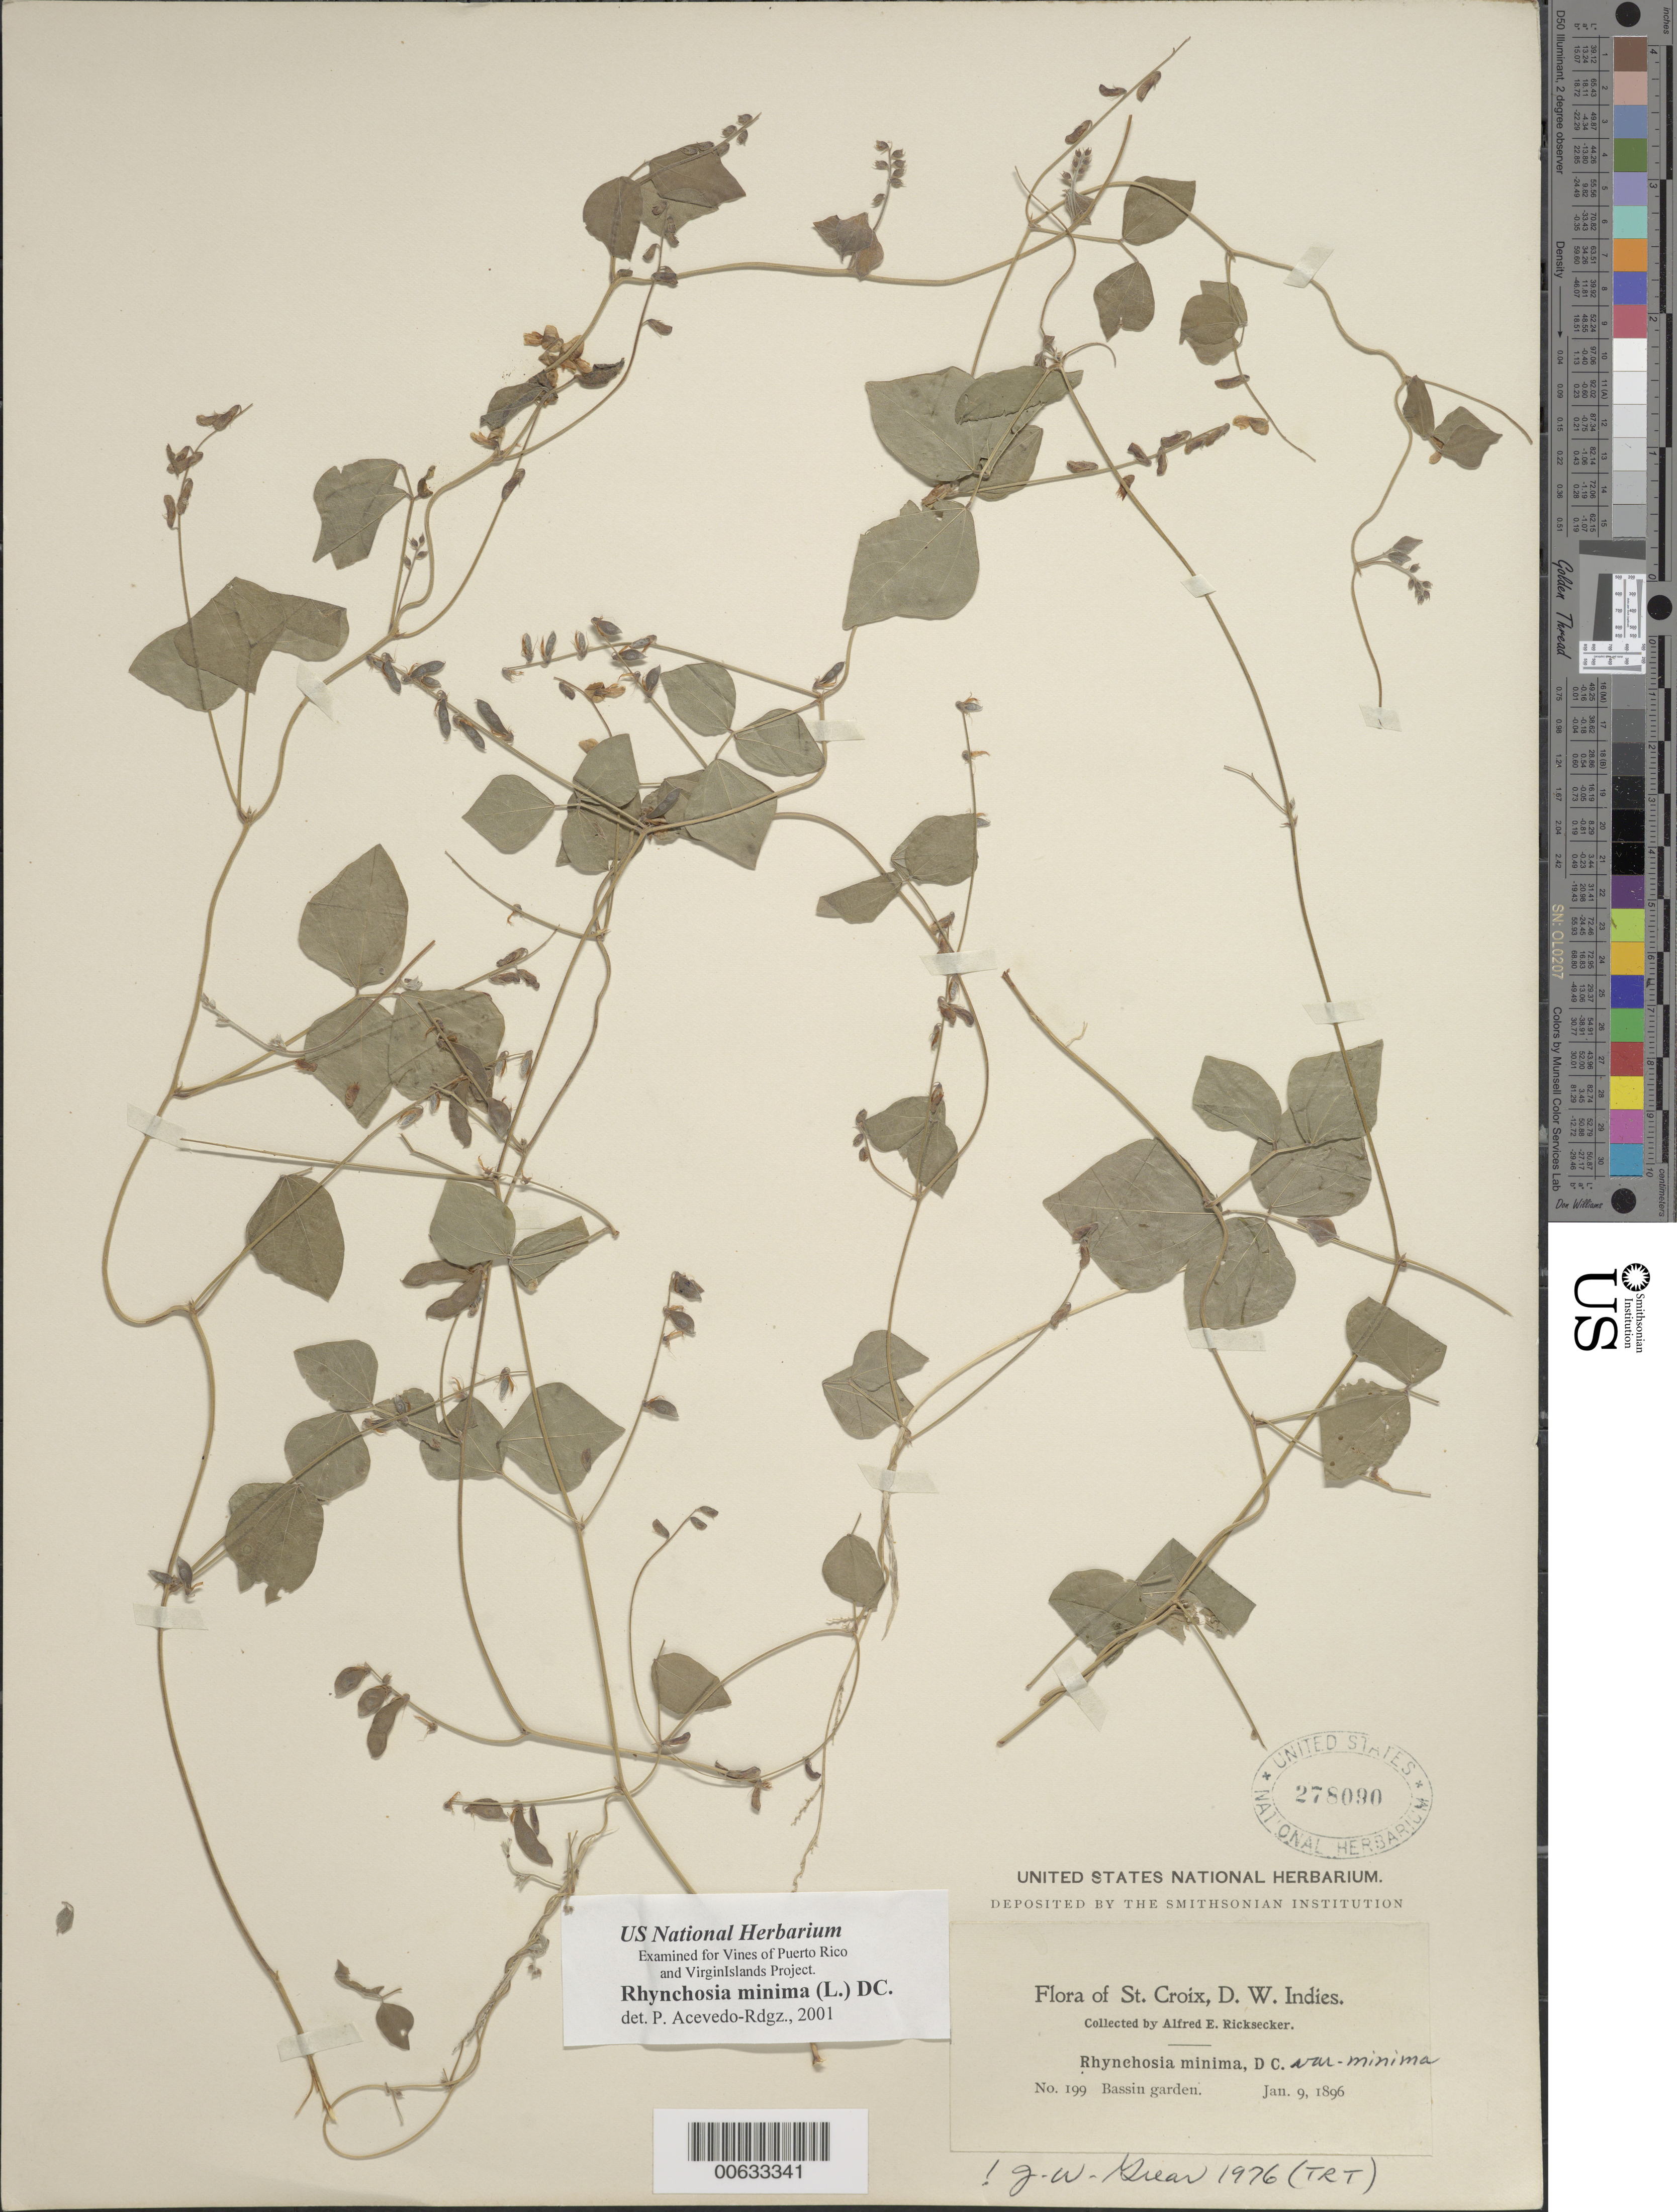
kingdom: Plantae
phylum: Tracheophyta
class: Magnoliopsida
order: Fabales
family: Fabaceae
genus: Rhynchosia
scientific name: Rhynchosia minima var. minima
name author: (L.) DC.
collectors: A. E. Ricksecker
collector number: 199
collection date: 1896-01-09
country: U.S. Virgin Islands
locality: St. Croix, D.W. Indies, Bassin yard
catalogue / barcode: US 278090